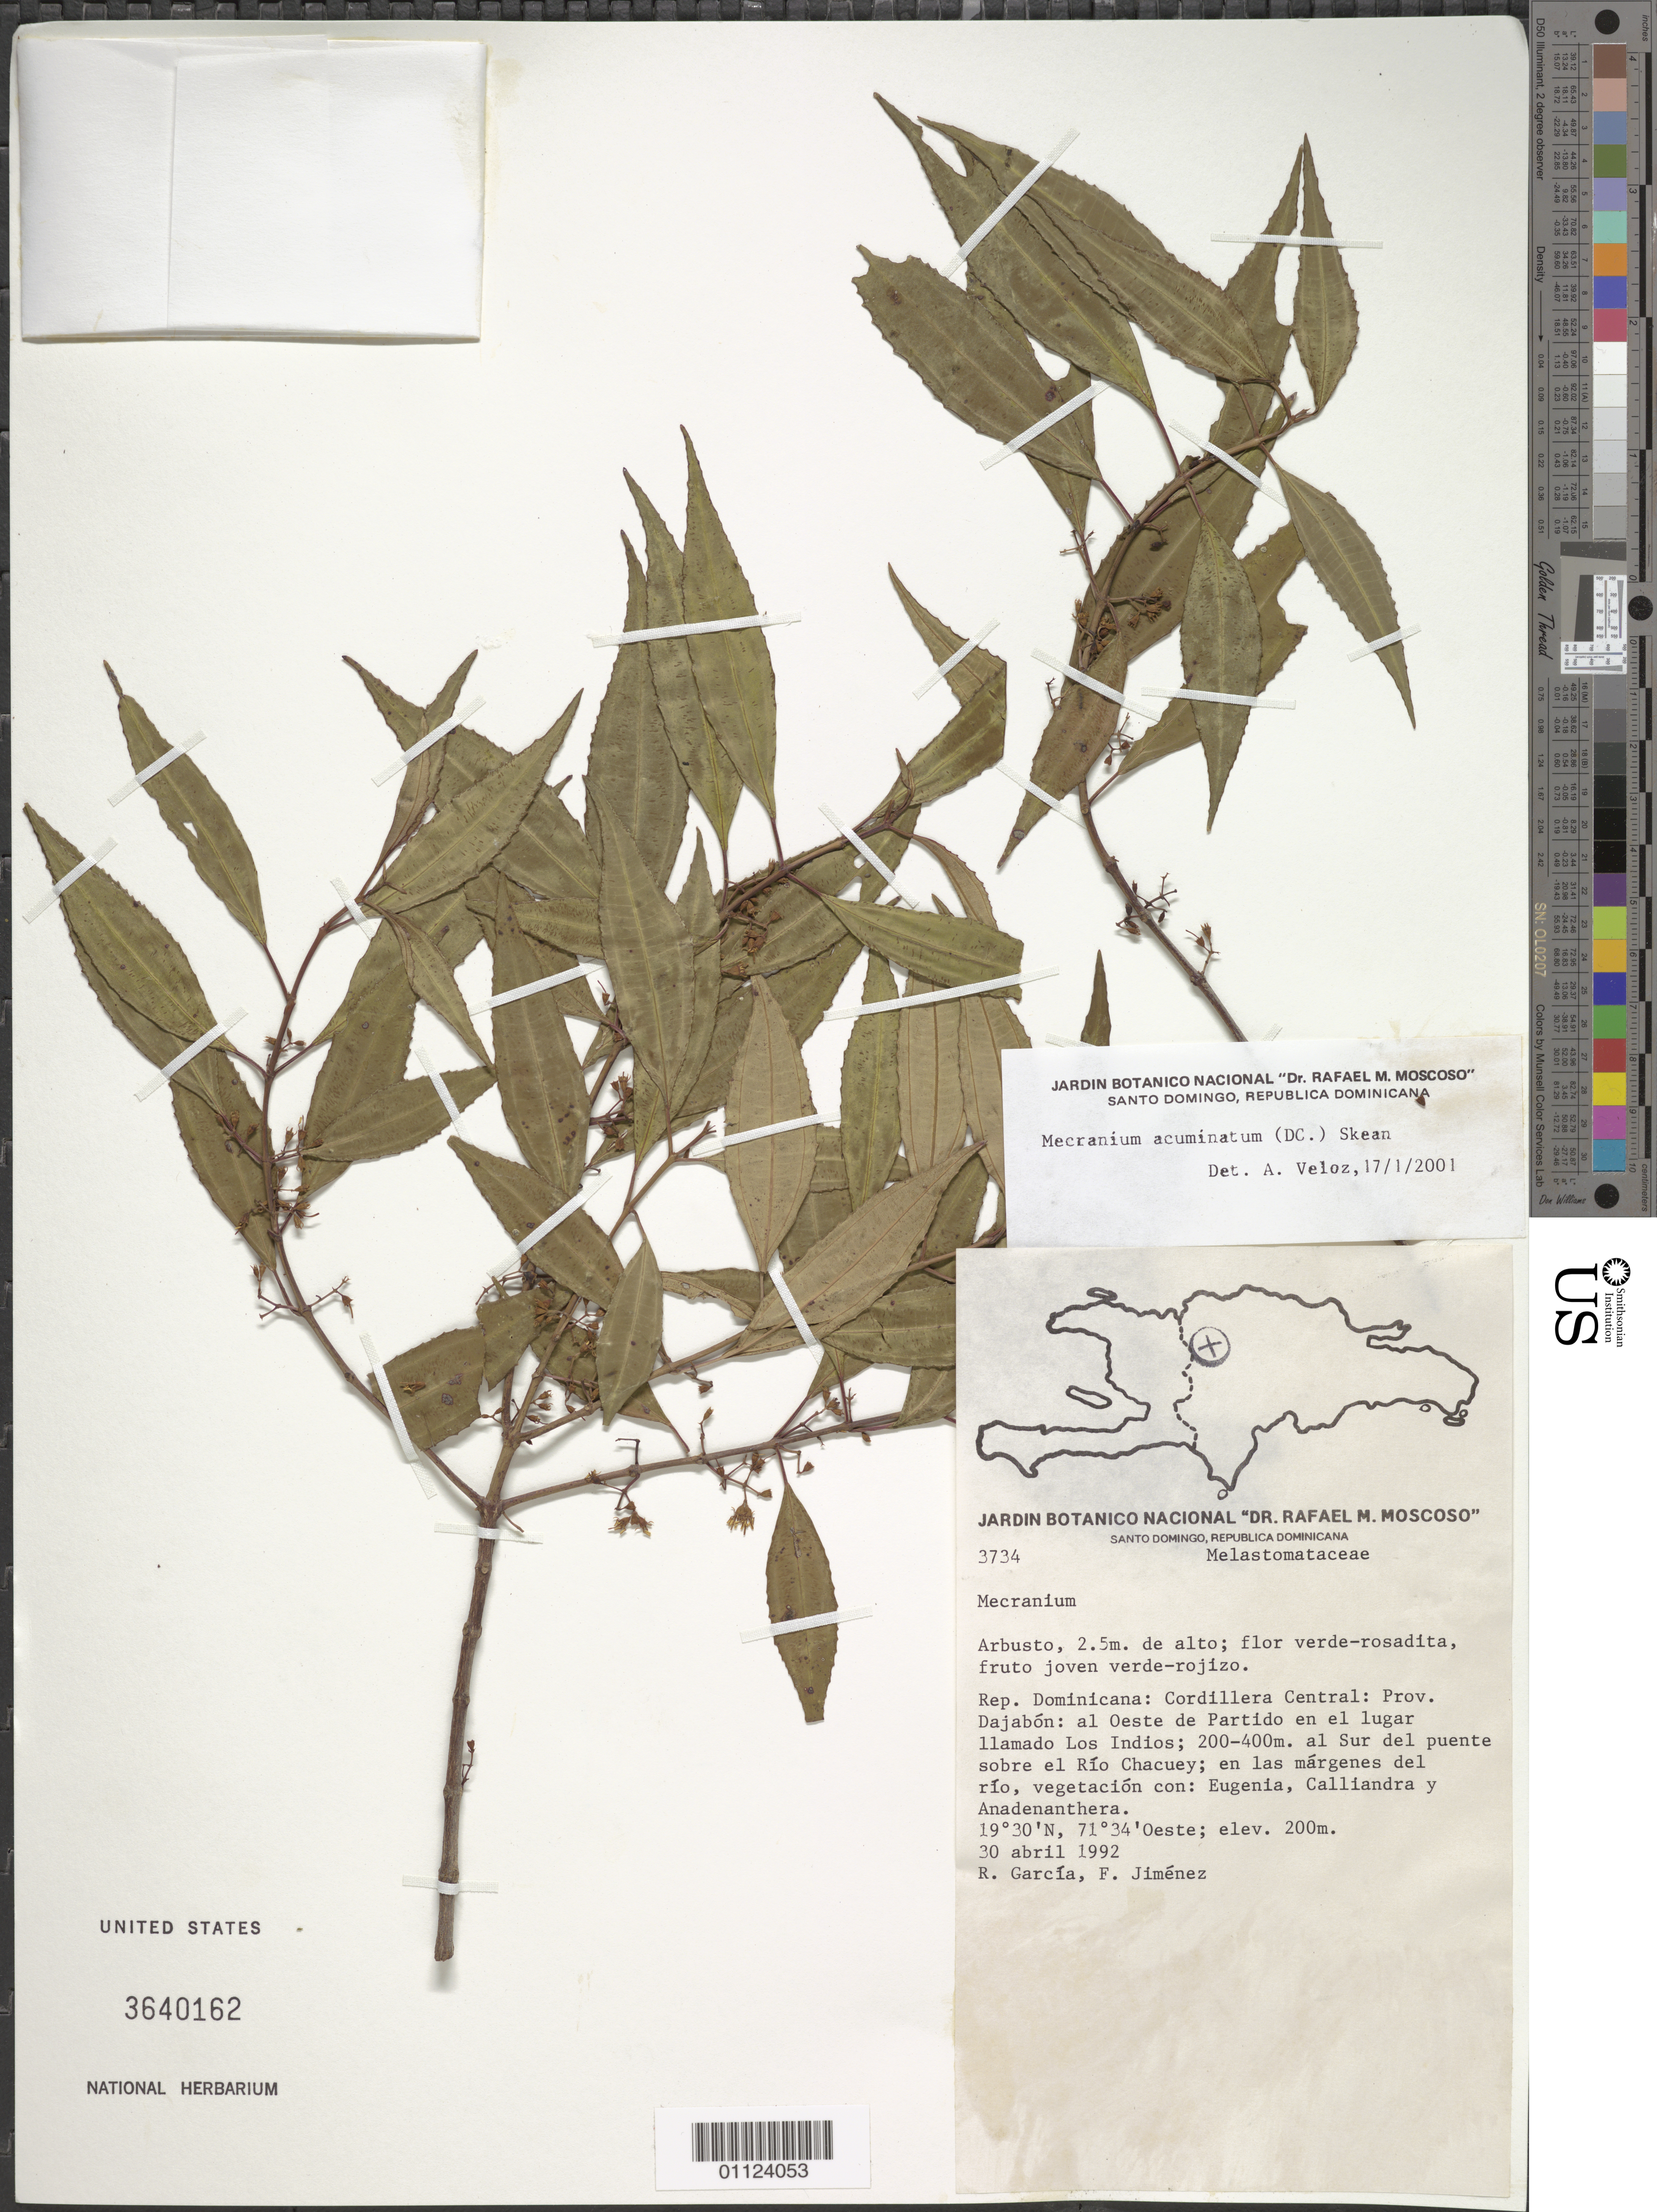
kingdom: Plantae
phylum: Tracheophyta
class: Magnoliopsida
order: Myrtales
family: Melastomataceae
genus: Mecranium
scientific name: Mecranium acuminatum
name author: (DC.) Skean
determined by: Veloz, A.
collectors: R. G. García & F. Jiménez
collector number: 3734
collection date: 1992-04-30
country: Dominican Republic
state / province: Dajabon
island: Hispaniola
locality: Cordillera Central, al Oeste de Partido en el lugar llamad Los Indios; 200-400 m al Sur del puente sobre el Río Chacuey.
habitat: En las margenes del río, vegetación con: Eugenia, Calliandra y Anadenanthera.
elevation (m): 200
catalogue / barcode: US 3640162